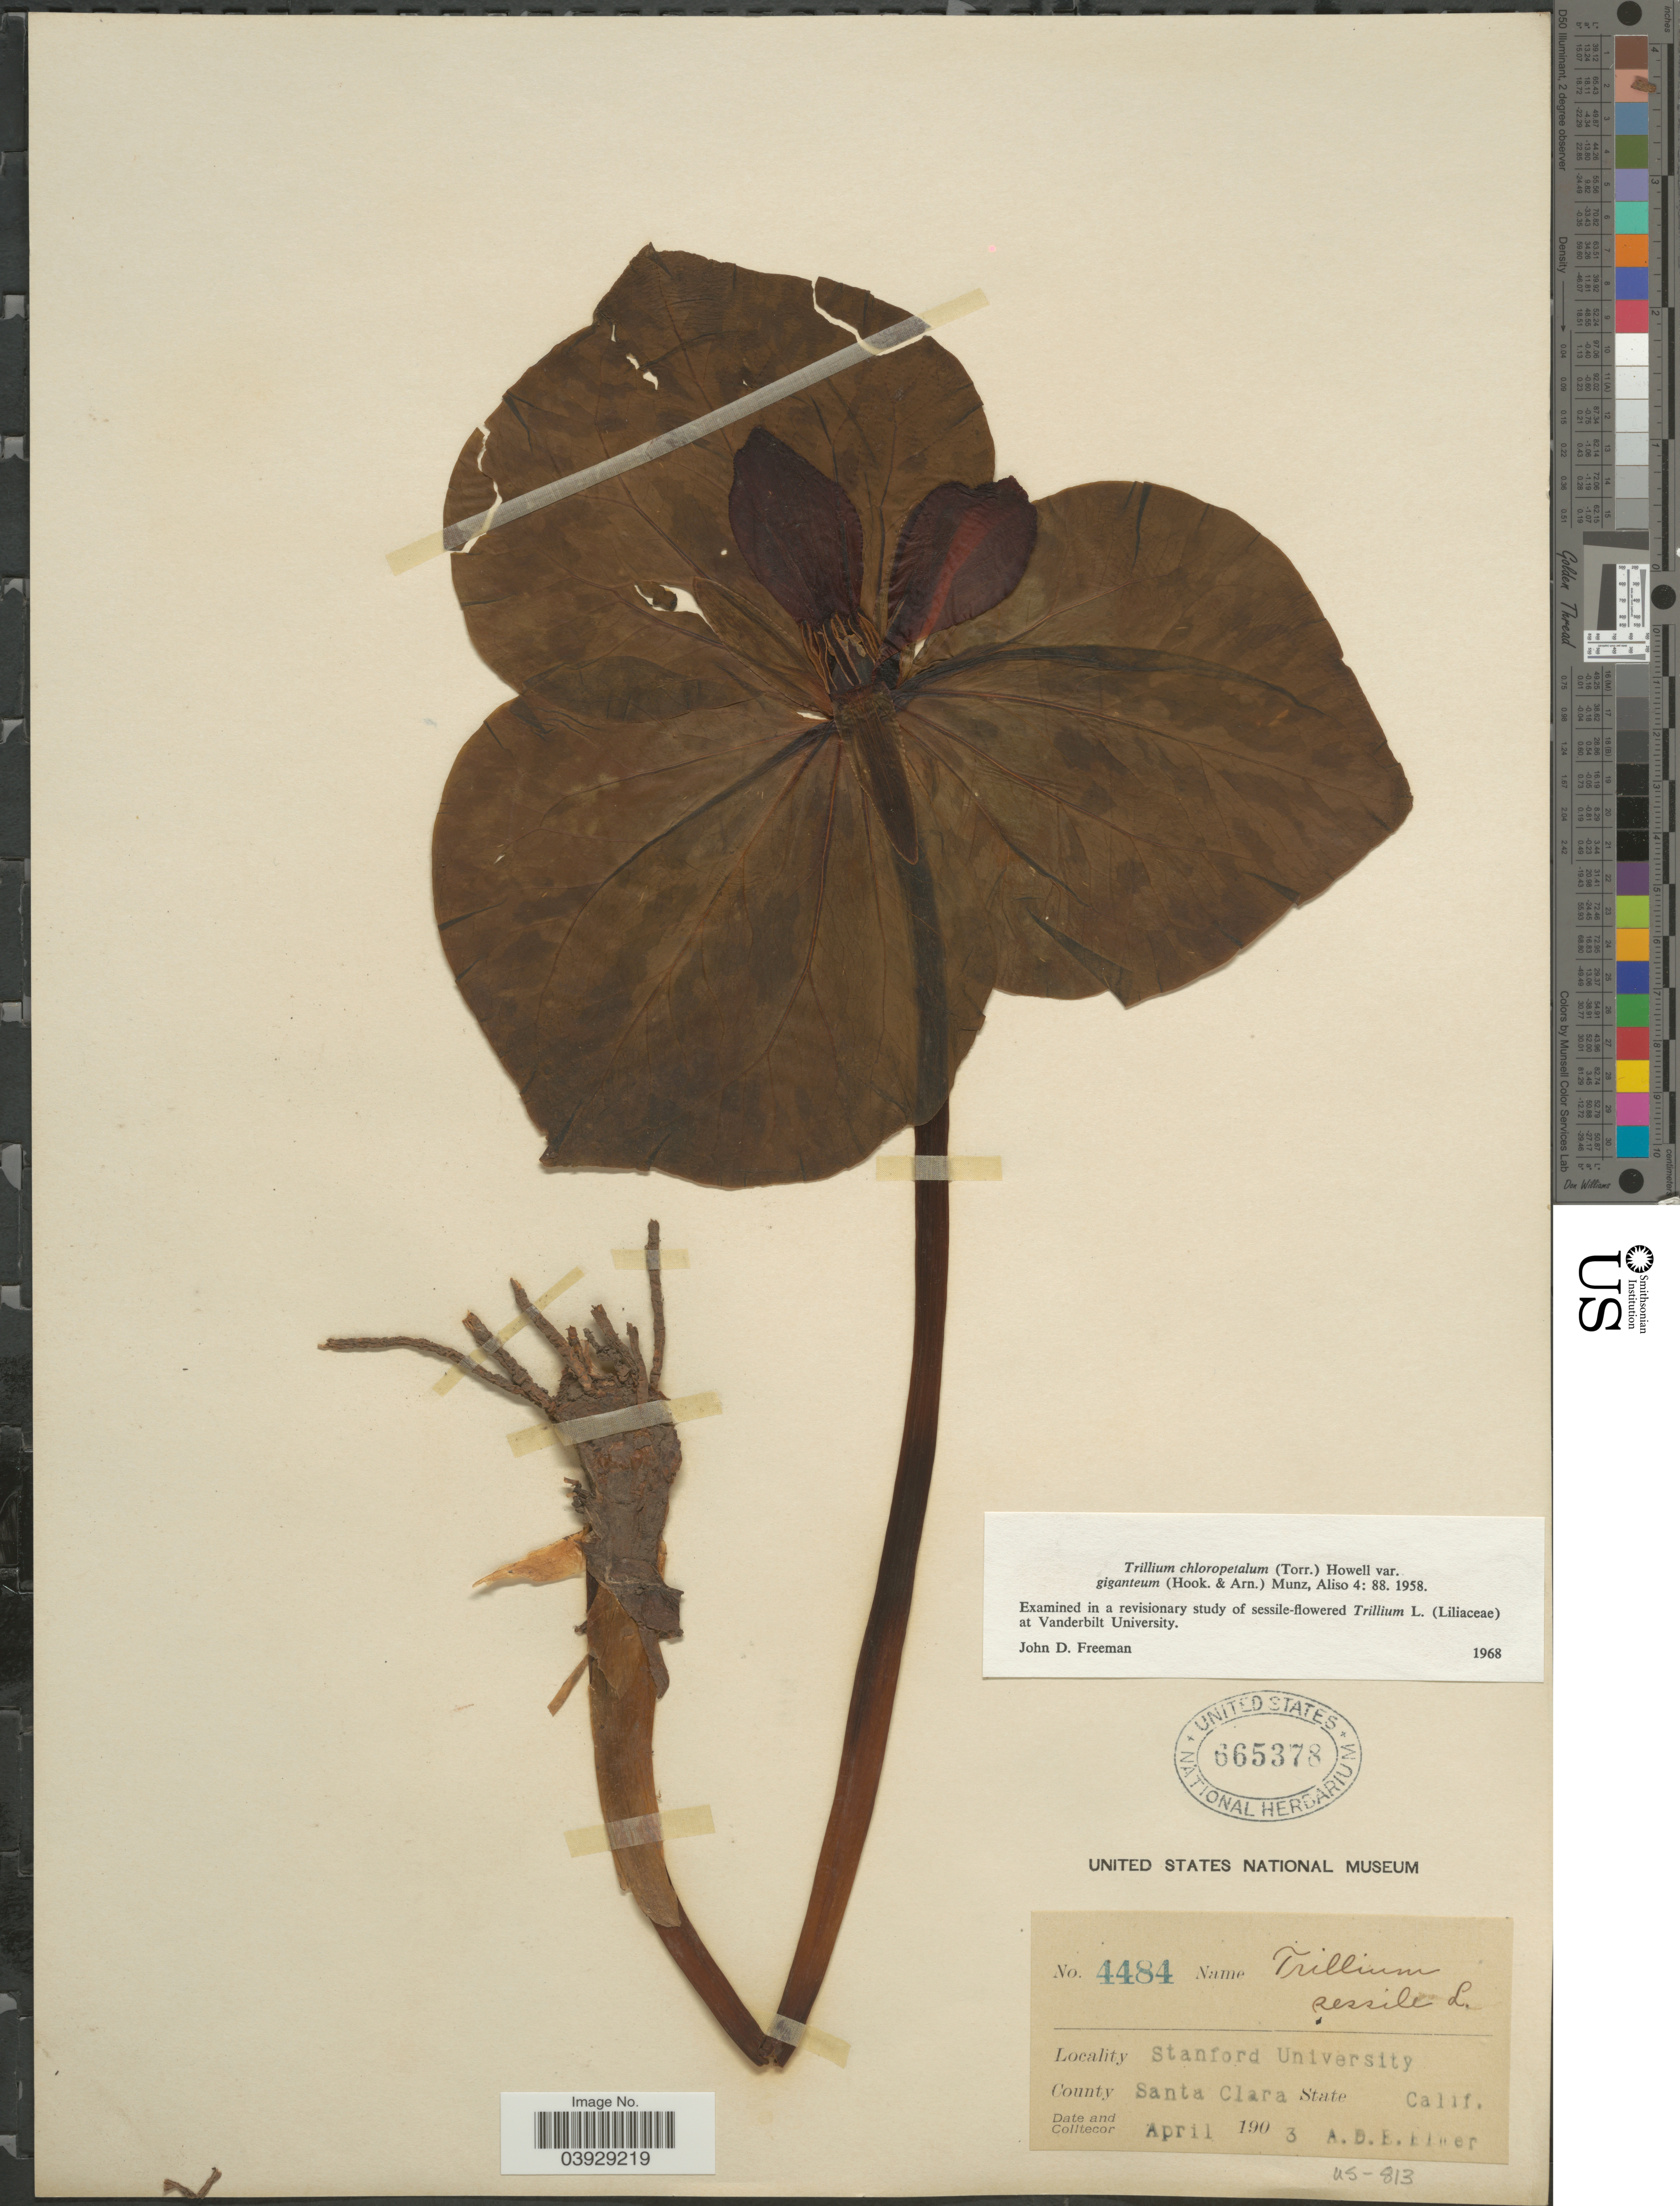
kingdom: Plantae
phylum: Tracheophyta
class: Liliopsida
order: Liliales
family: Melanthiaceae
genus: Trillium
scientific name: Trillium chloropetalum var. giganteum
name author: (Hook. & Arn.) Munz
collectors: A. D. E. Elmer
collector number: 4484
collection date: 1903-04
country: United States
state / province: California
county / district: Santa Clara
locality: Stanford University. County Santa Clara.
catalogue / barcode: US 665378